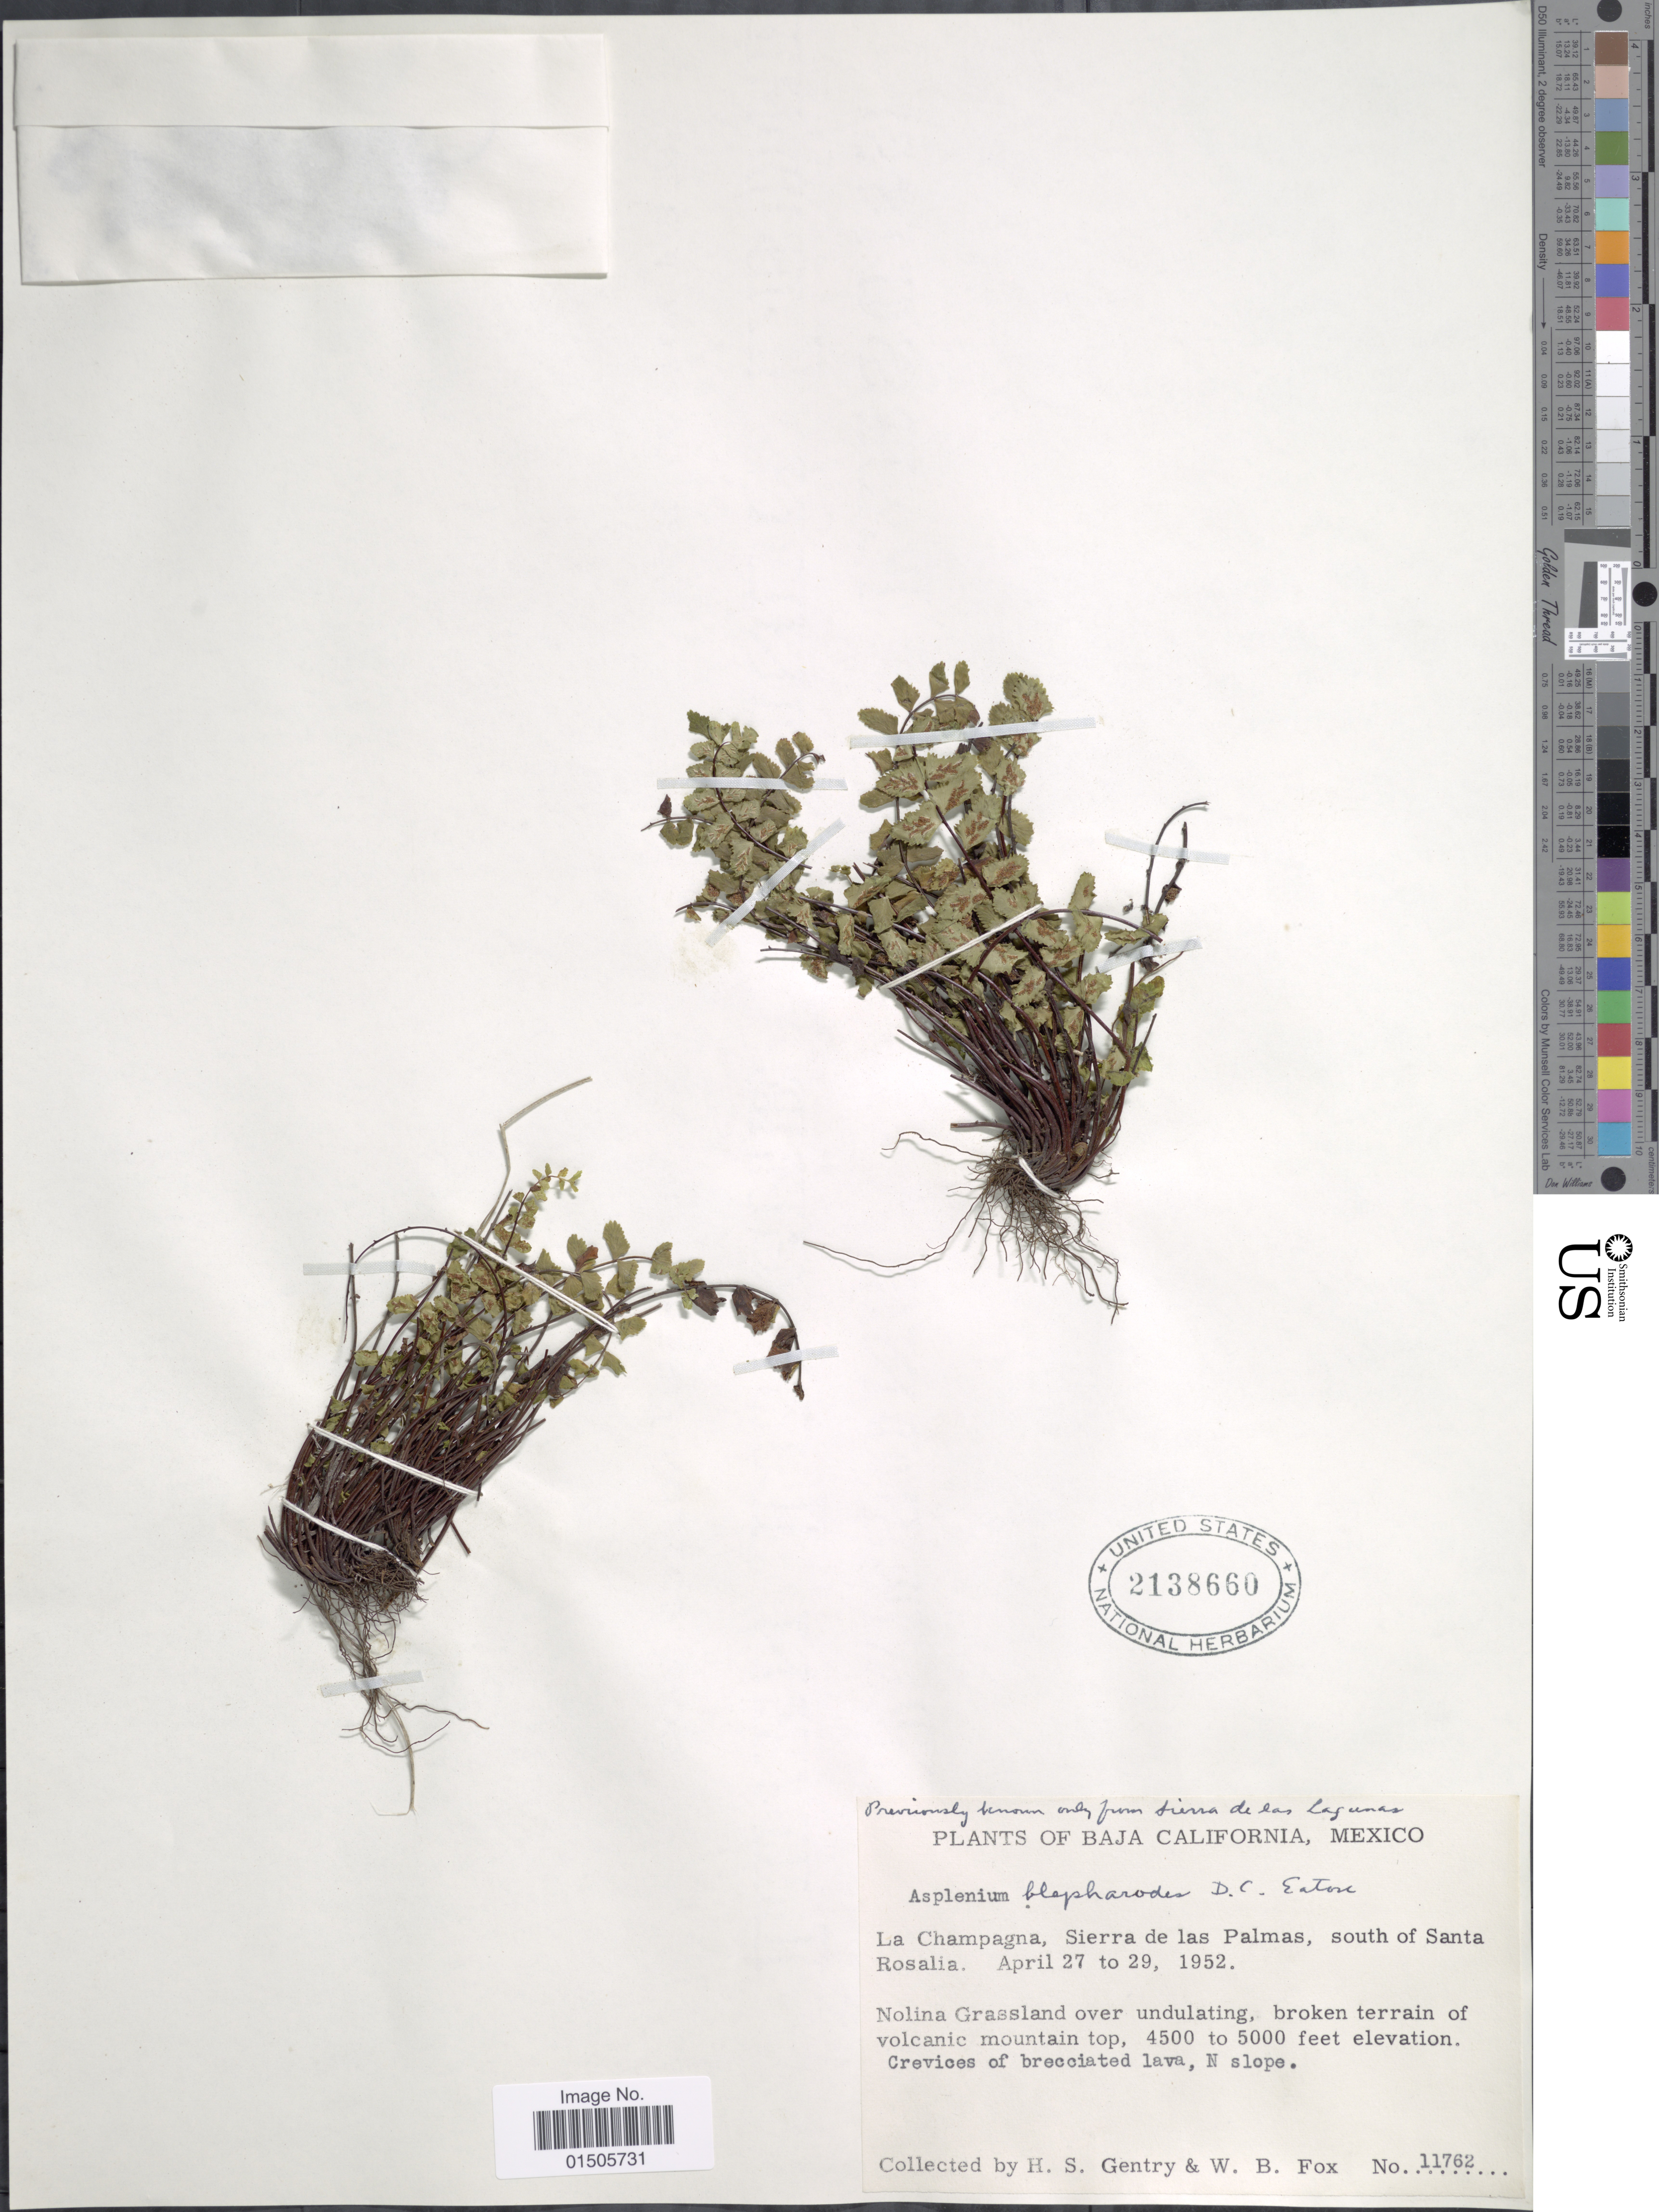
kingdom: Plantae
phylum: Tracheophyta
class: Polypodiopsida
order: Polypodiales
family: Aspleniaceae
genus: Asplenium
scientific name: Asplenium blepharodes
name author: D.C. Eaton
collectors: H. S. Gentry & W. B. Fox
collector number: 11762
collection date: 1952-04-27/1952-04-29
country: Mexico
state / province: Baja California Sur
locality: La Champagna, Sierra de las Palmas, south of Santa Rosalia, Nolina Grassland over undulating, broken terrain of volcanic mountain top, crevices of brecciated lavam , N slope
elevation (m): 1372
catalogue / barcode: US 2138660